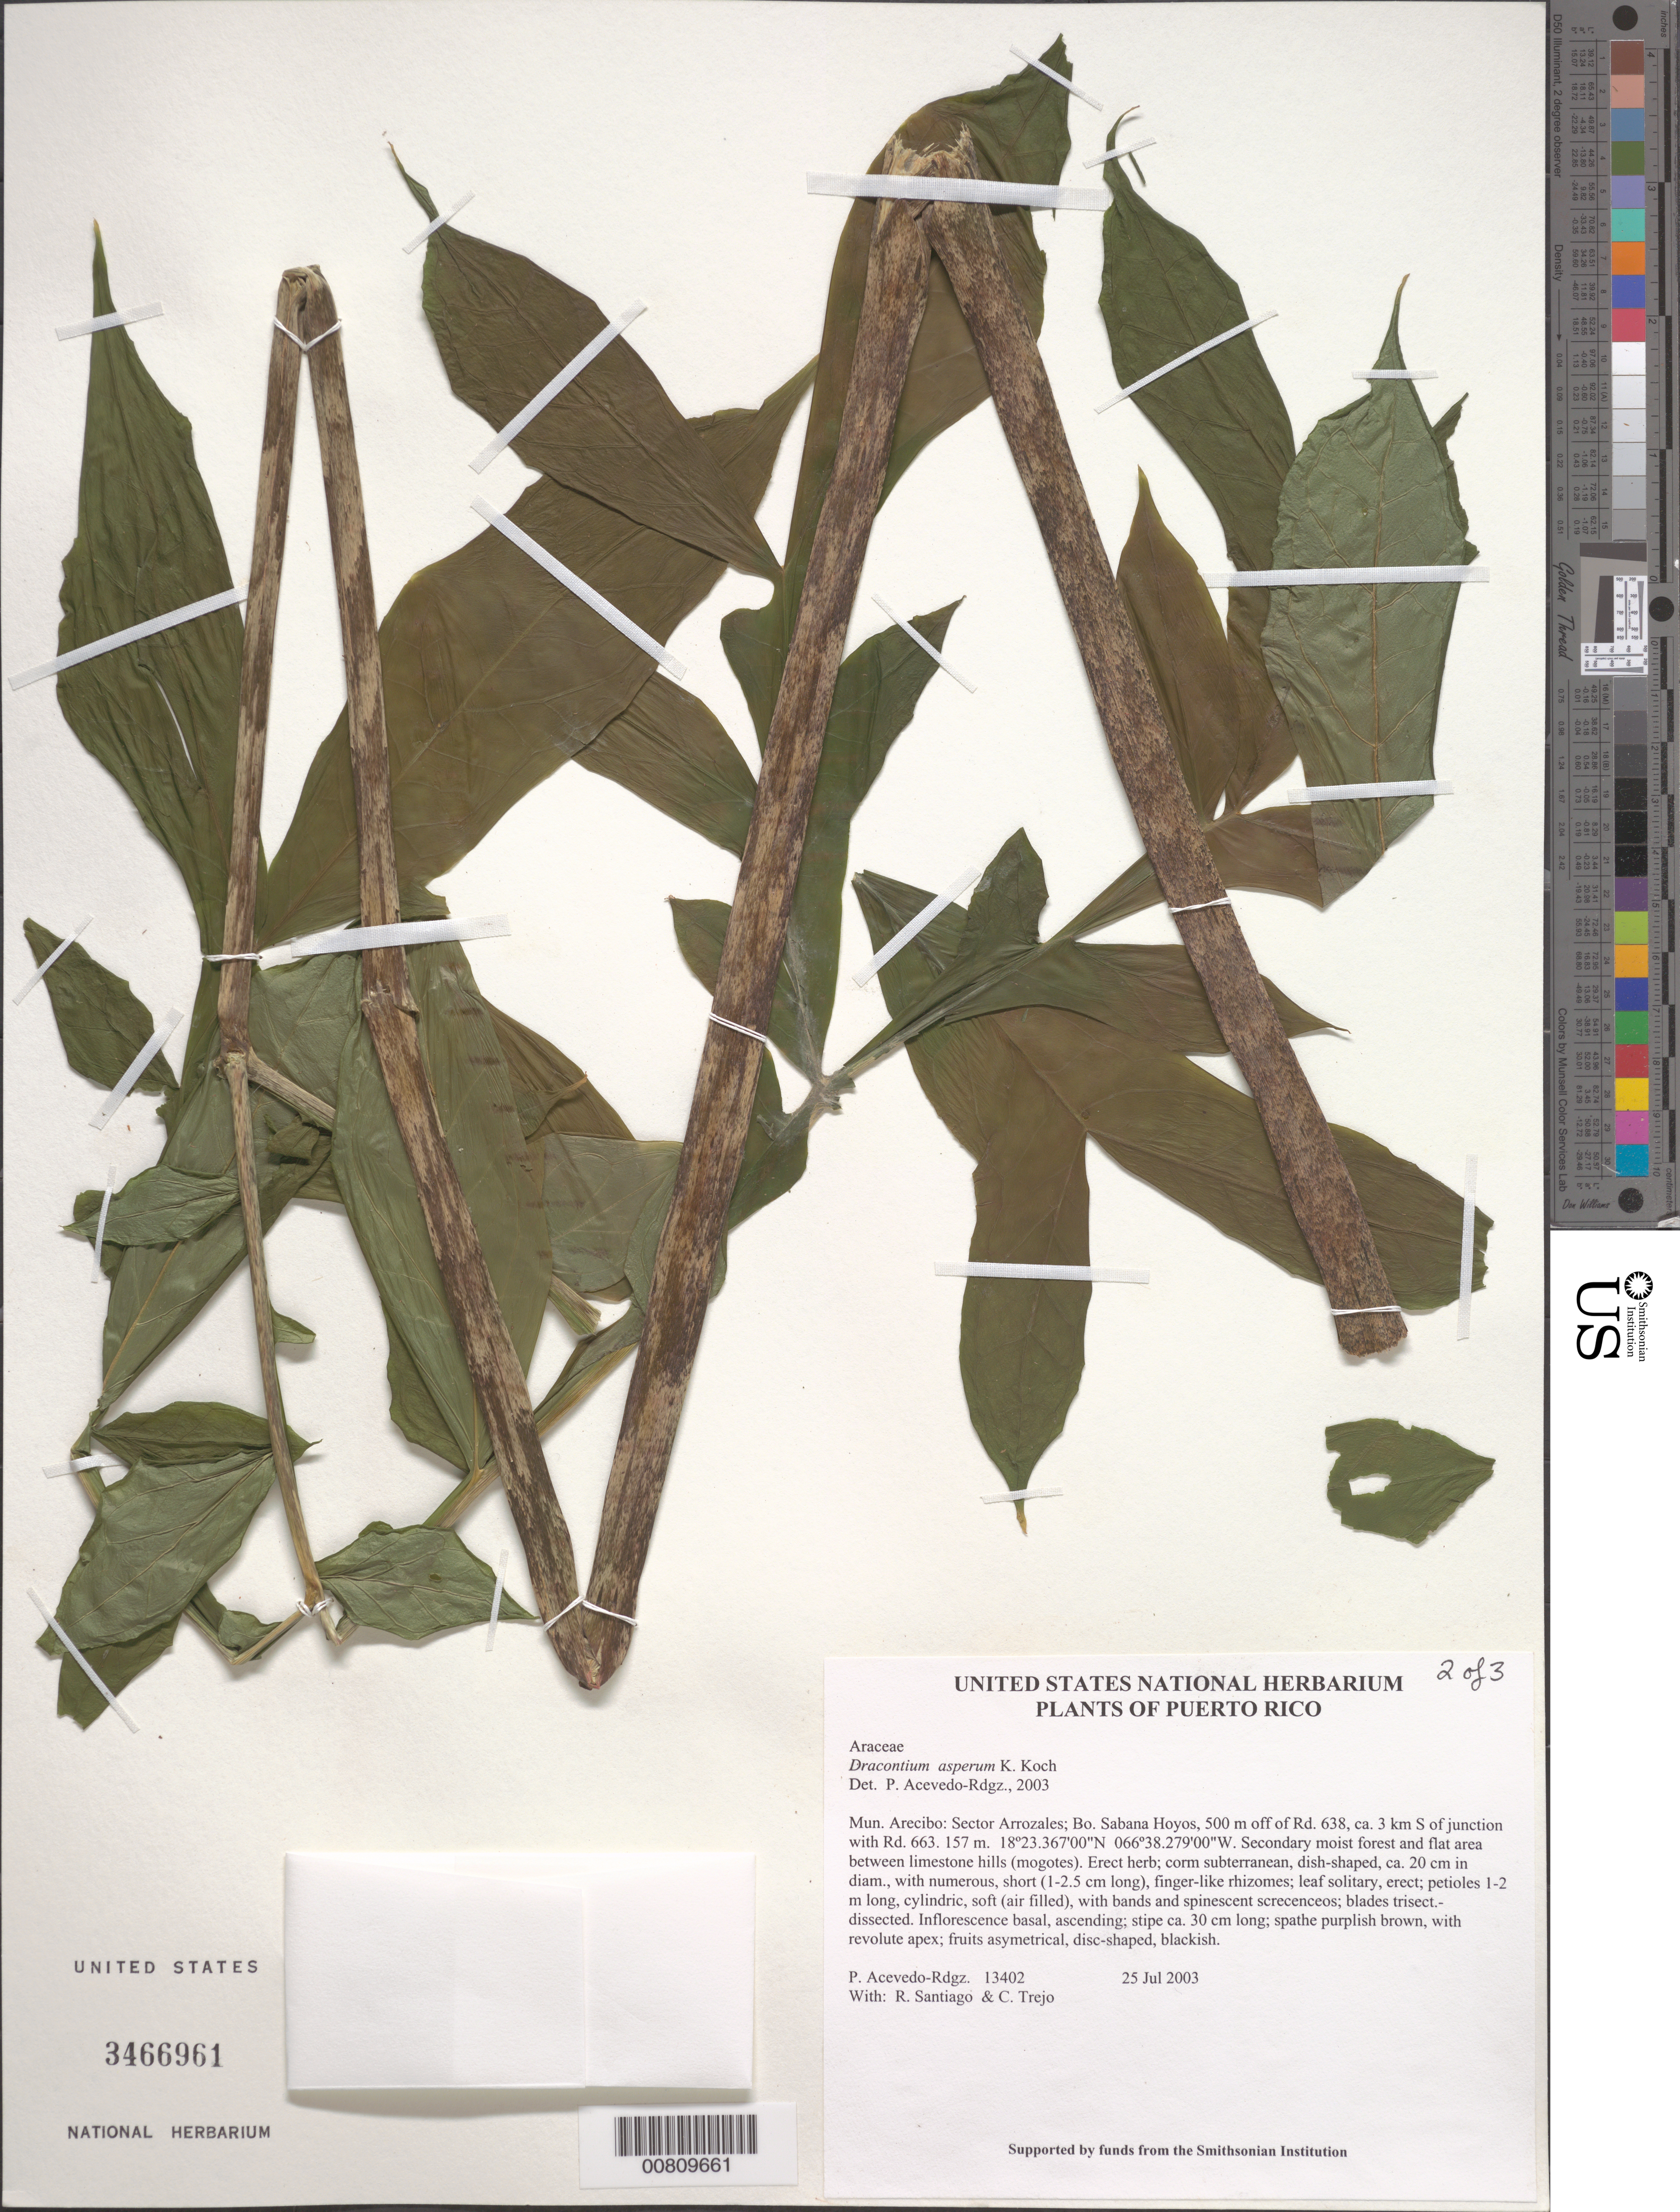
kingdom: Plantae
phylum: Tracheophyta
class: Liliopsida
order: Alismatales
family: Araceae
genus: Dracontium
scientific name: Dracontium asperum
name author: K. Koch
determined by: Acevedo-Rodríguez, P., (BOT), Smithsonian Institution - National Museum of Natural History (UNITED STATES)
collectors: P. Acevedo-Rodr., R. Santiago & C. Trejo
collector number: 13402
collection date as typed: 25 Jul 2003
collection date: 2003-07-25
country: Puerto Rico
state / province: Arecibo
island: Puerto Rico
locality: Mun. Arecibo: Sector Arrozales; Bo. Sabana Hoyos, 500 m off of Rd. 638, ca. 3 km S of junction with Rd. 663.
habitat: Secondary moist forest and flat area between limestone hills (mogotes).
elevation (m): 157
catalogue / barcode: US 3466961